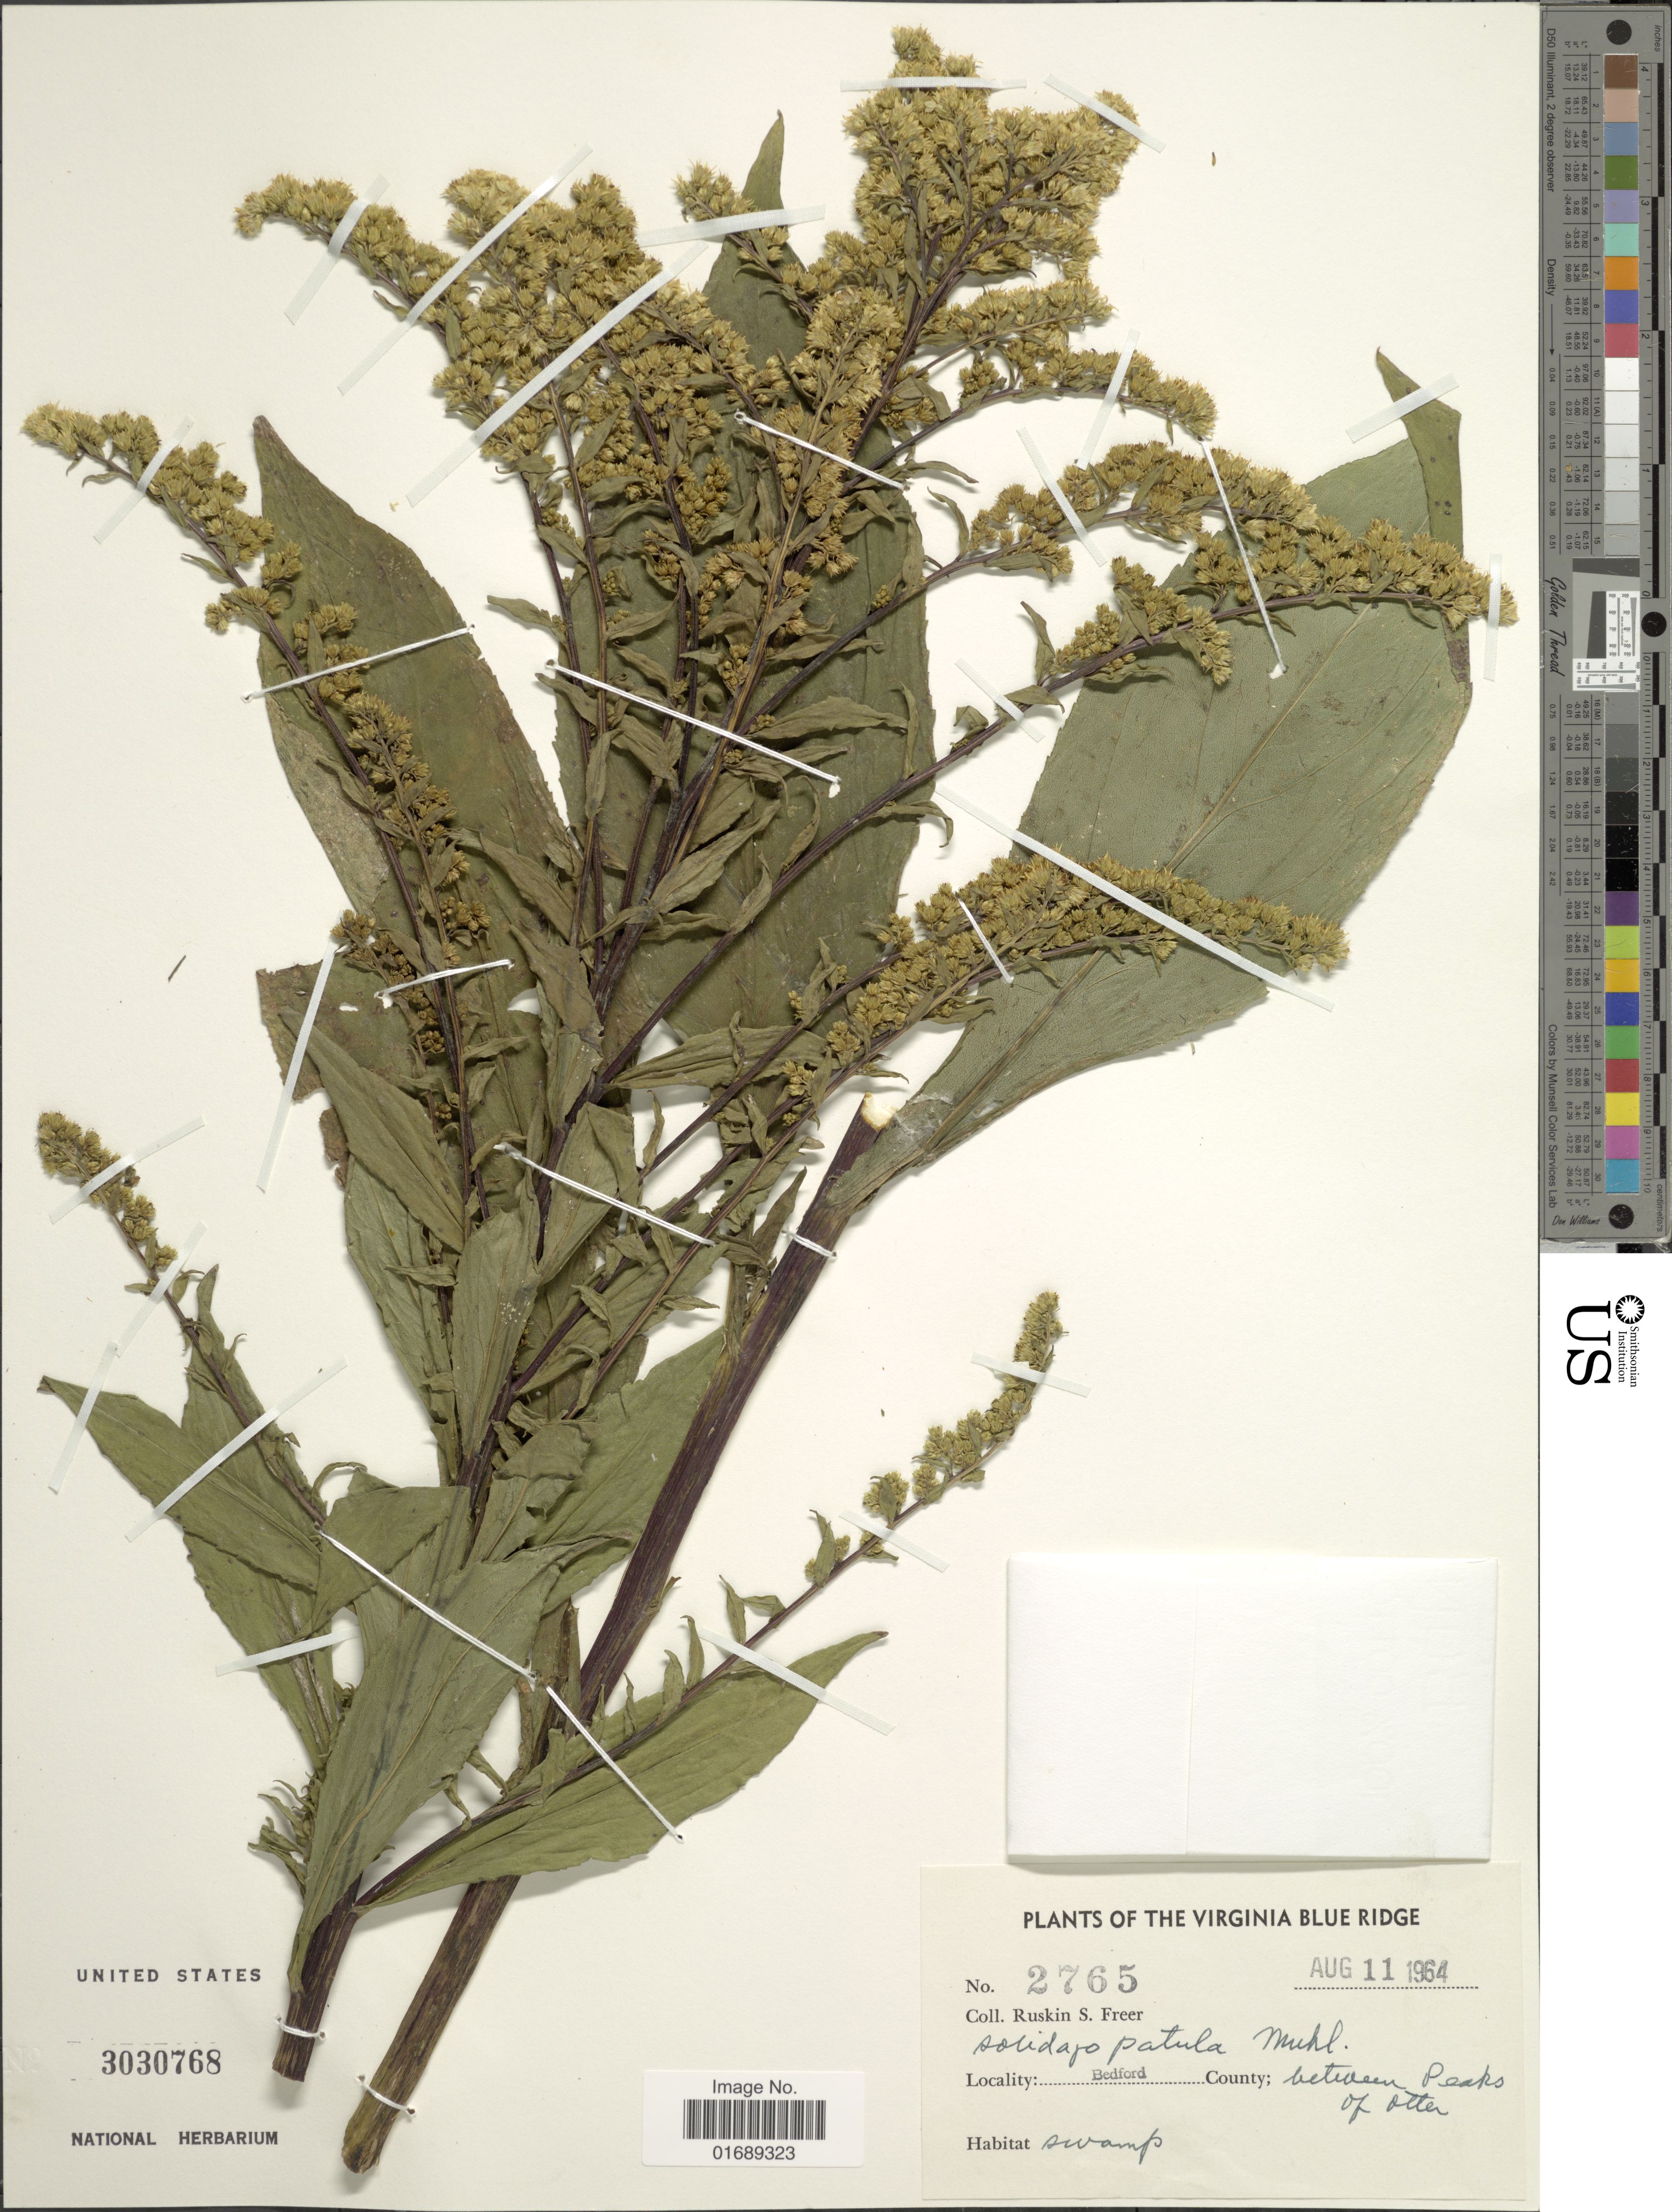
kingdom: Plantae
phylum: Tracheophyta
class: Magnoliopsida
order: Asterales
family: Asteraceae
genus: Solidago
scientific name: Solidago patula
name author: Muhl. ex Willd.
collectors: R. Freer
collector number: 2765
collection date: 1964-08-11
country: United States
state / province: Virginia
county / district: Bedford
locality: The Virginia Blue Ridge, Bedford County; between Peaks of Otter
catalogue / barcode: US 3030768